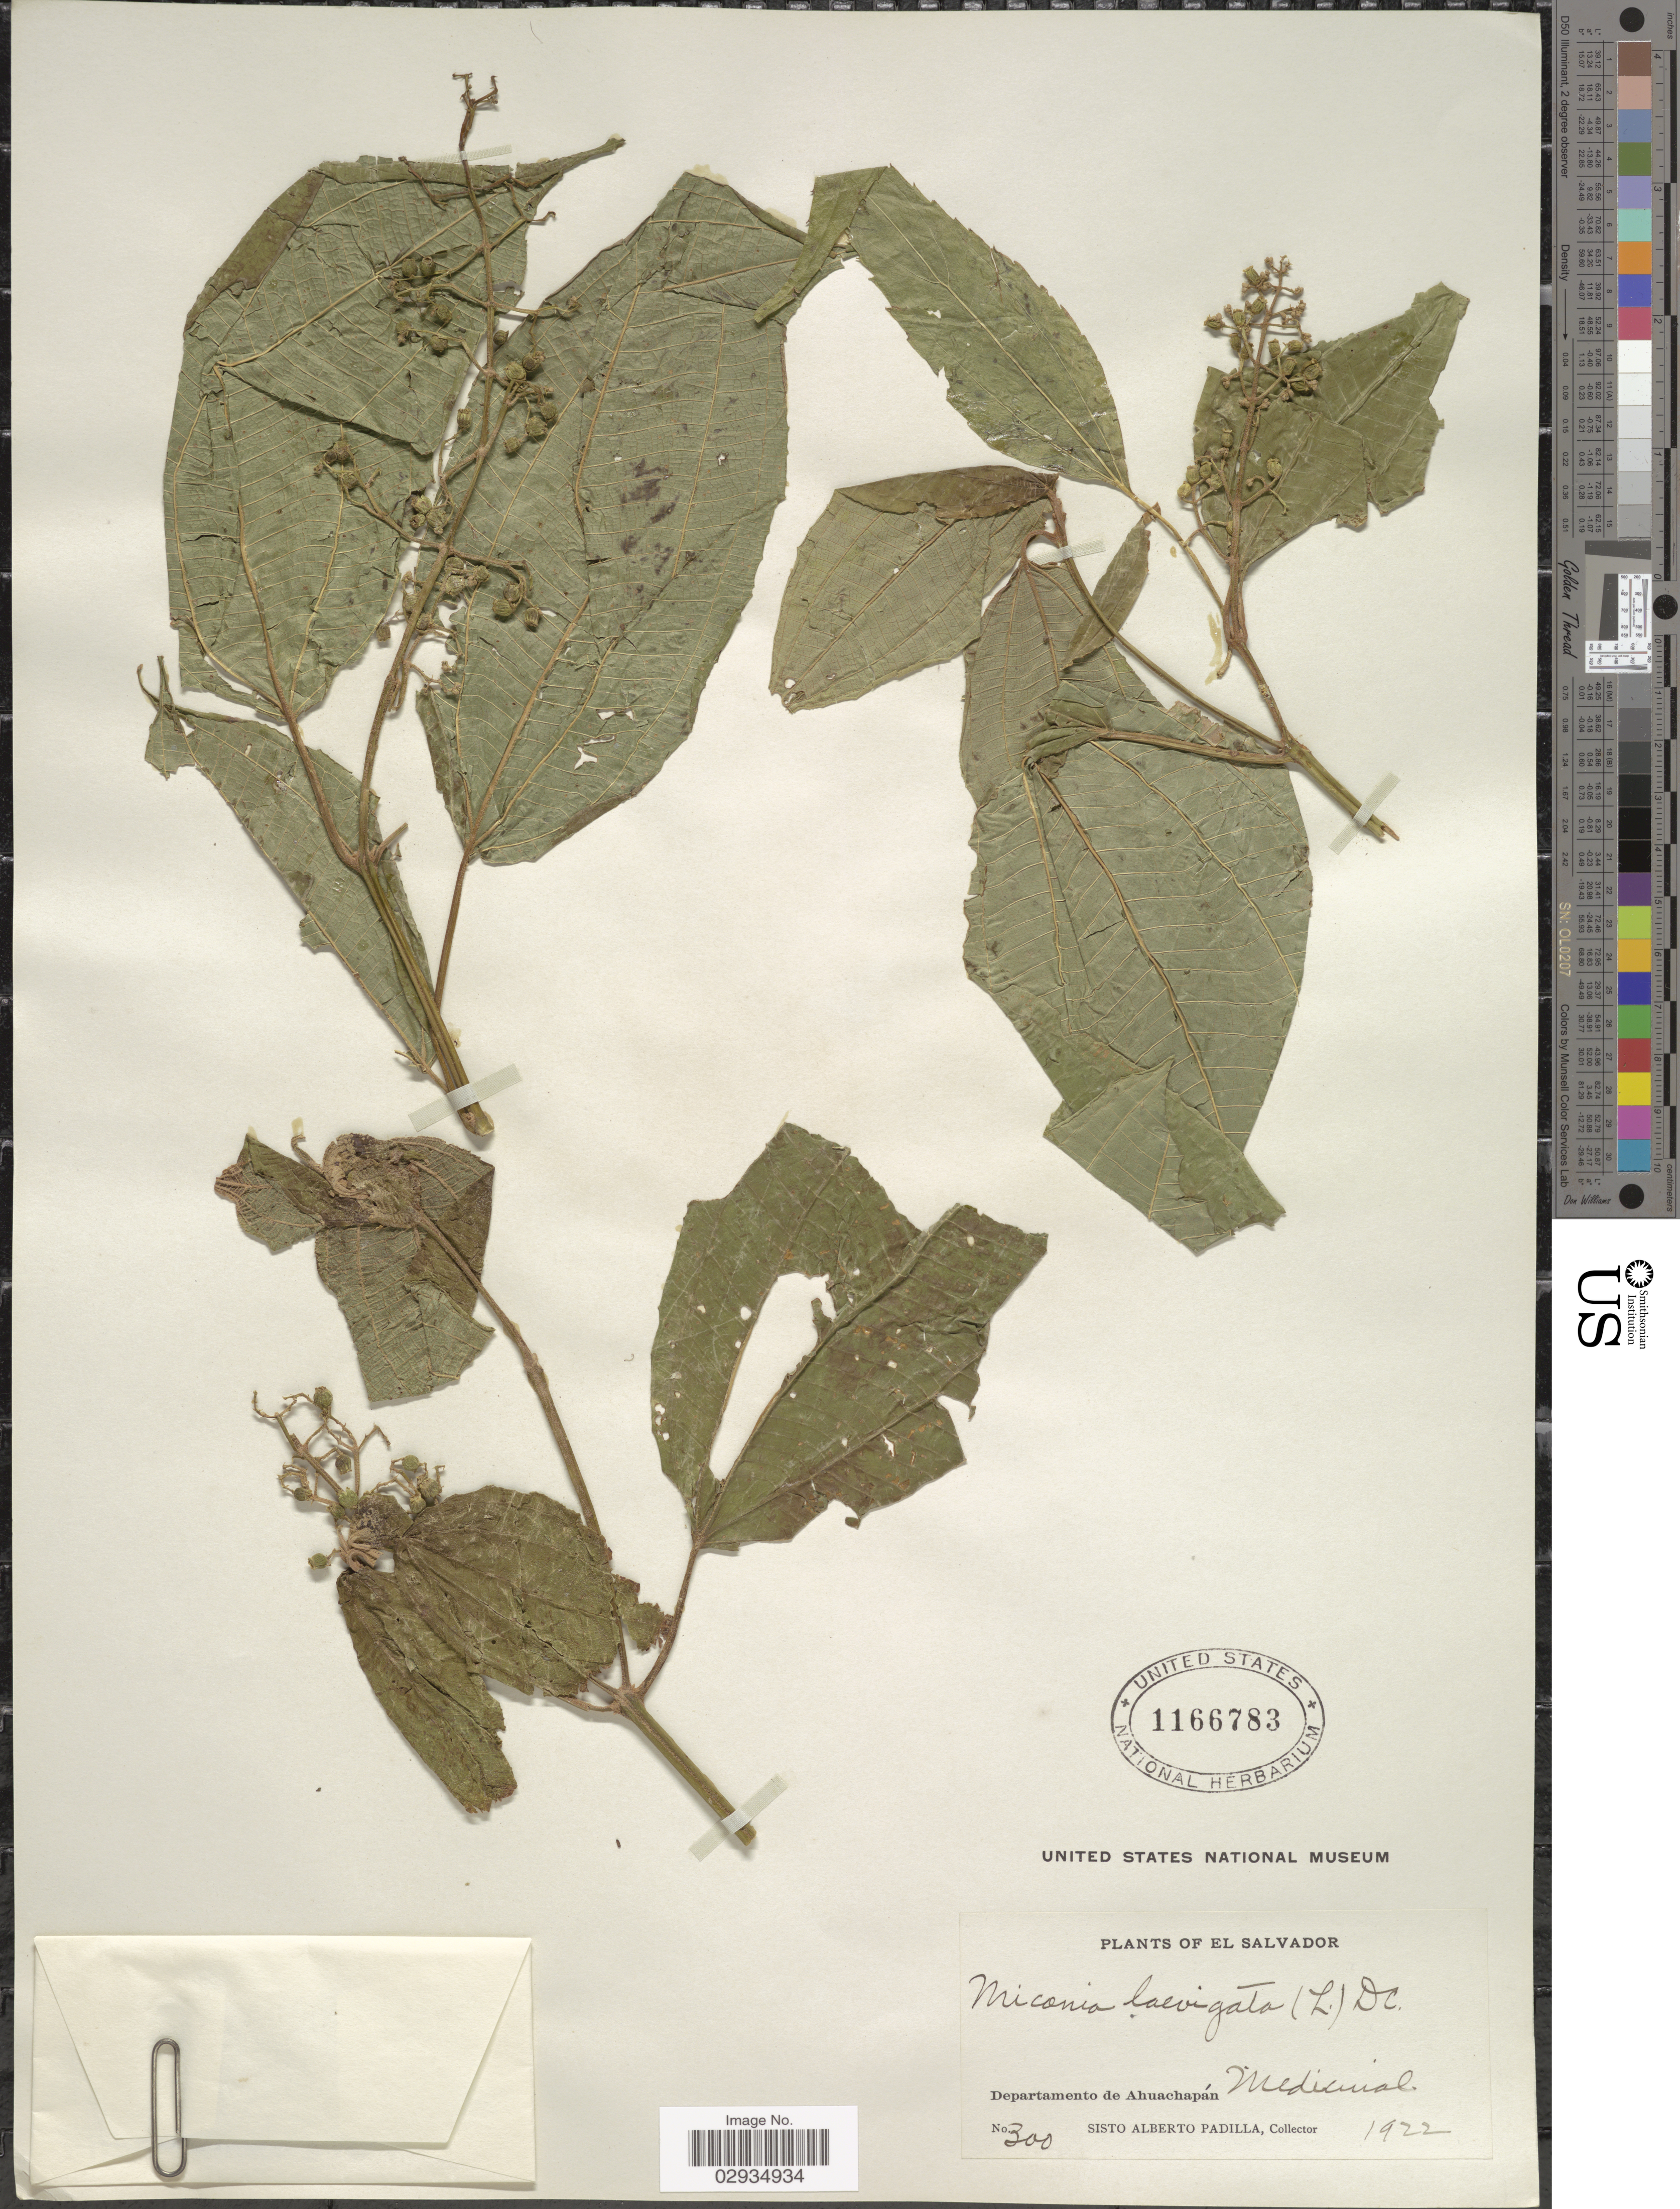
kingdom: Plantae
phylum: Tracheophyta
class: Magnoliopsida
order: Myrtales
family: Melastomataceae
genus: Miconia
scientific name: Miconia laevigata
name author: (L.) D. Don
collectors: S. A. Padilla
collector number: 300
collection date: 1922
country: El Salvador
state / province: Ahuachapan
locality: Departamento de Ahuachapán.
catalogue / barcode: US 1166783